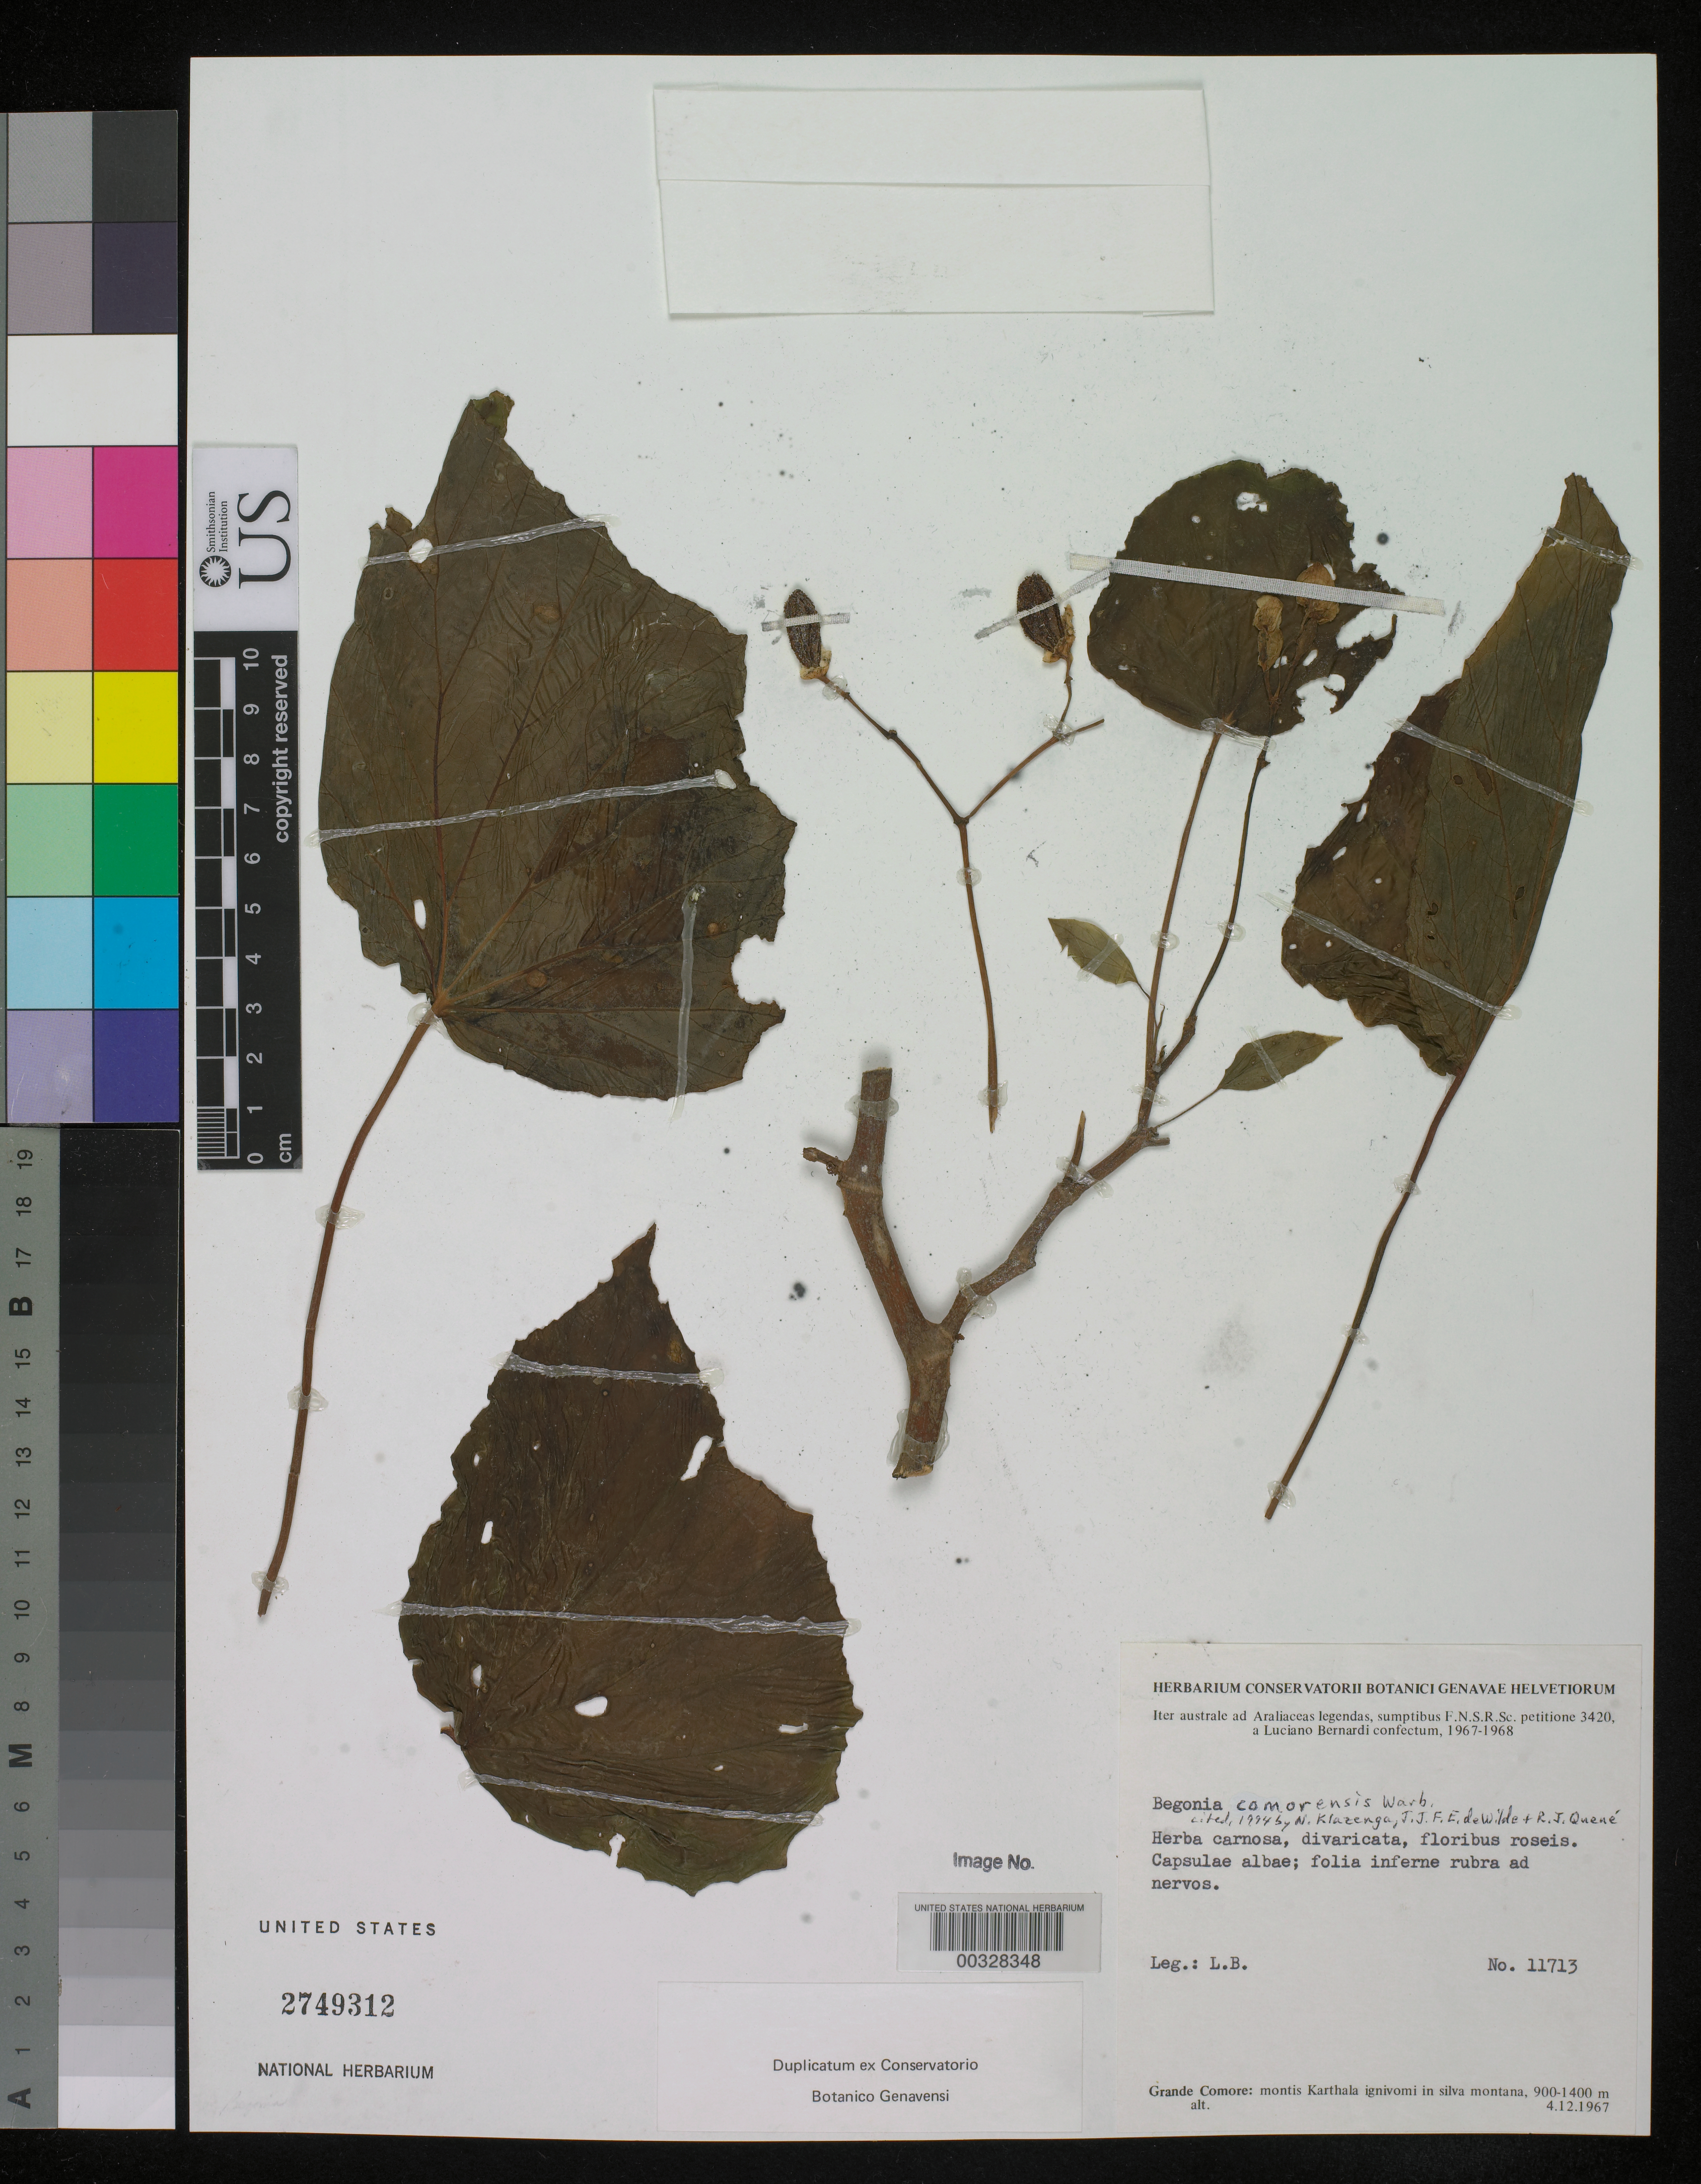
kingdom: Plantae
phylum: Tracheophyta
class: Magnoliopsida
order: Cucurbitales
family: Begoniaceae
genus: Begonia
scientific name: Begonia comorensis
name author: Warb.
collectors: L. Bernardi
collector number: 11713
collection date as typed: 04 Dec 1967 or 12 Apr 1967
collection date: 1967-04-12 or 1967-12-04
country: Comoros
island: Grande Comore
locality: Montis Karthala ignivomi in silvis montana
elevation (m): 900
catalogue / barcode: US 2749312